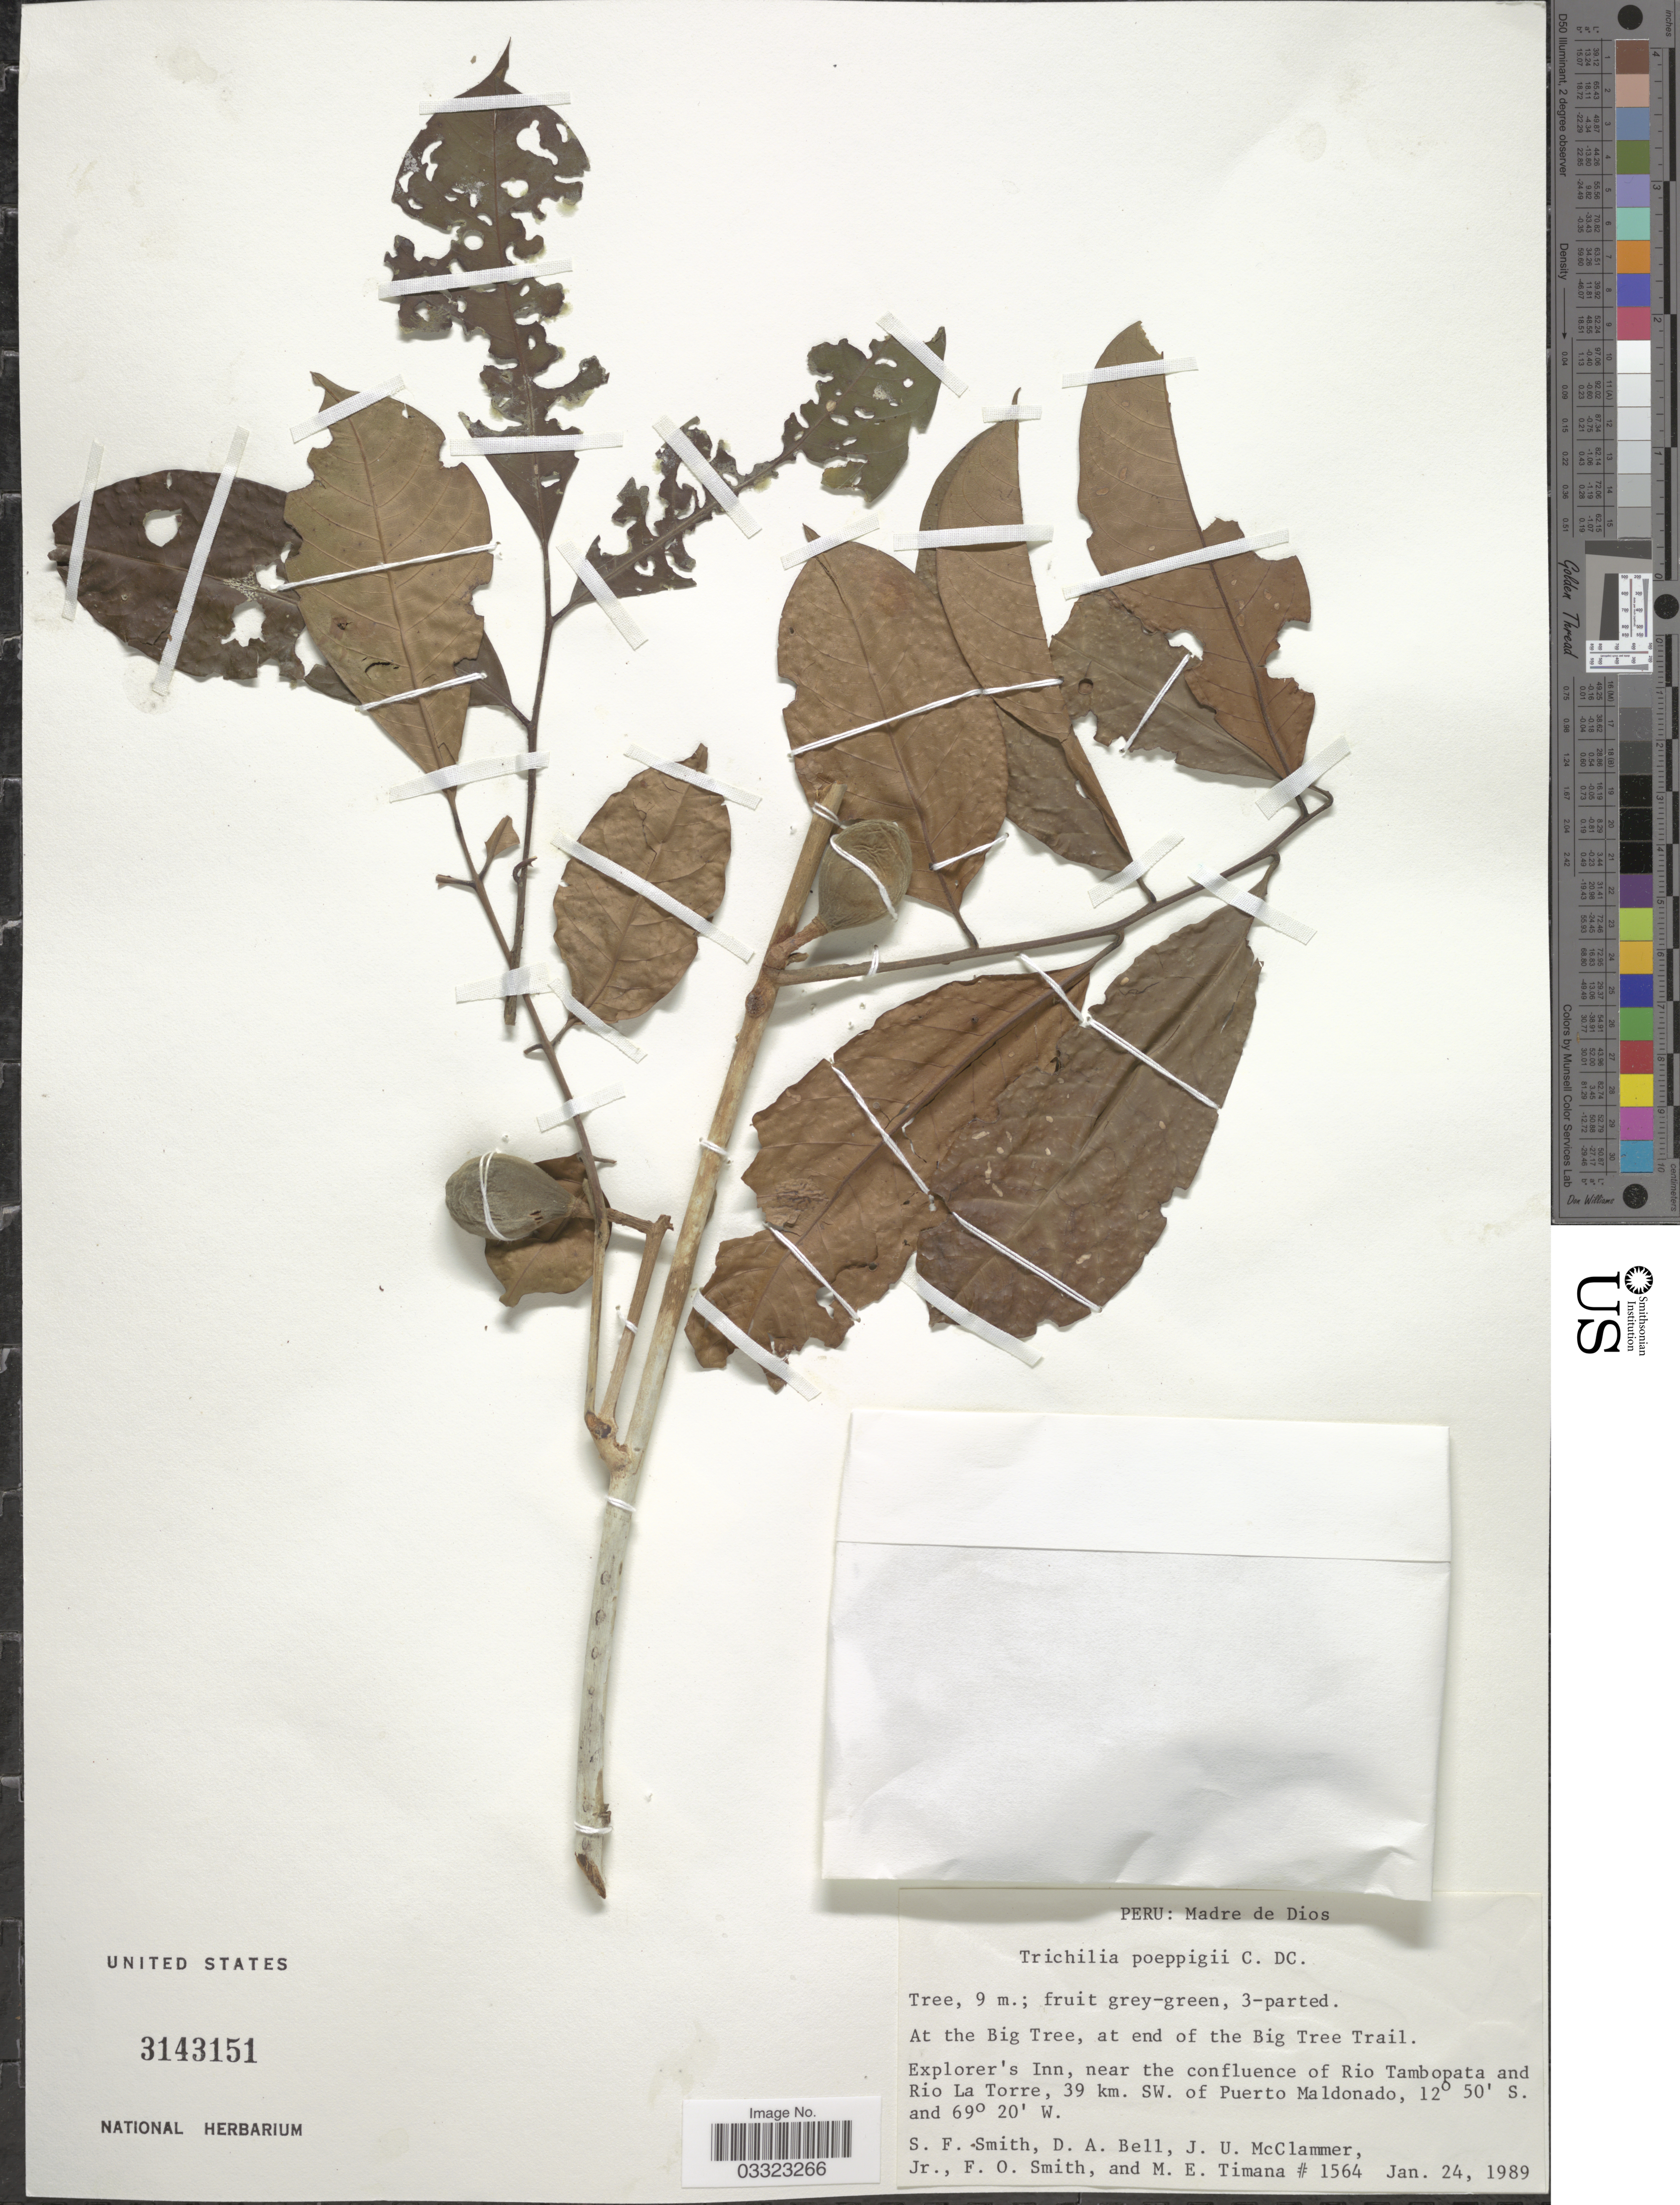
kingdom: Plantae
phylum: Tracheophyta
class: Magnoliopsida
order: Sapindales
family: Meliaceae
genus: Trichilia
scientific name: Trichilia poeppigii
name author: C. DC.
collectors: S.F. Smith, D. A. Bell, J. McClammer Jr. & J. Armas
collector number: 1564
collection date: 1989-01-24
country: Peru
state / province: Madre de Dios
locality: At the Big Tree, at end of the Big Tree Trail. Explorer's Inn, near the confluence of Rio Tambopata and Rio La Torre, 39 km. SW. of Puerto Maldonado.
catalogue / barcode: US 3143151